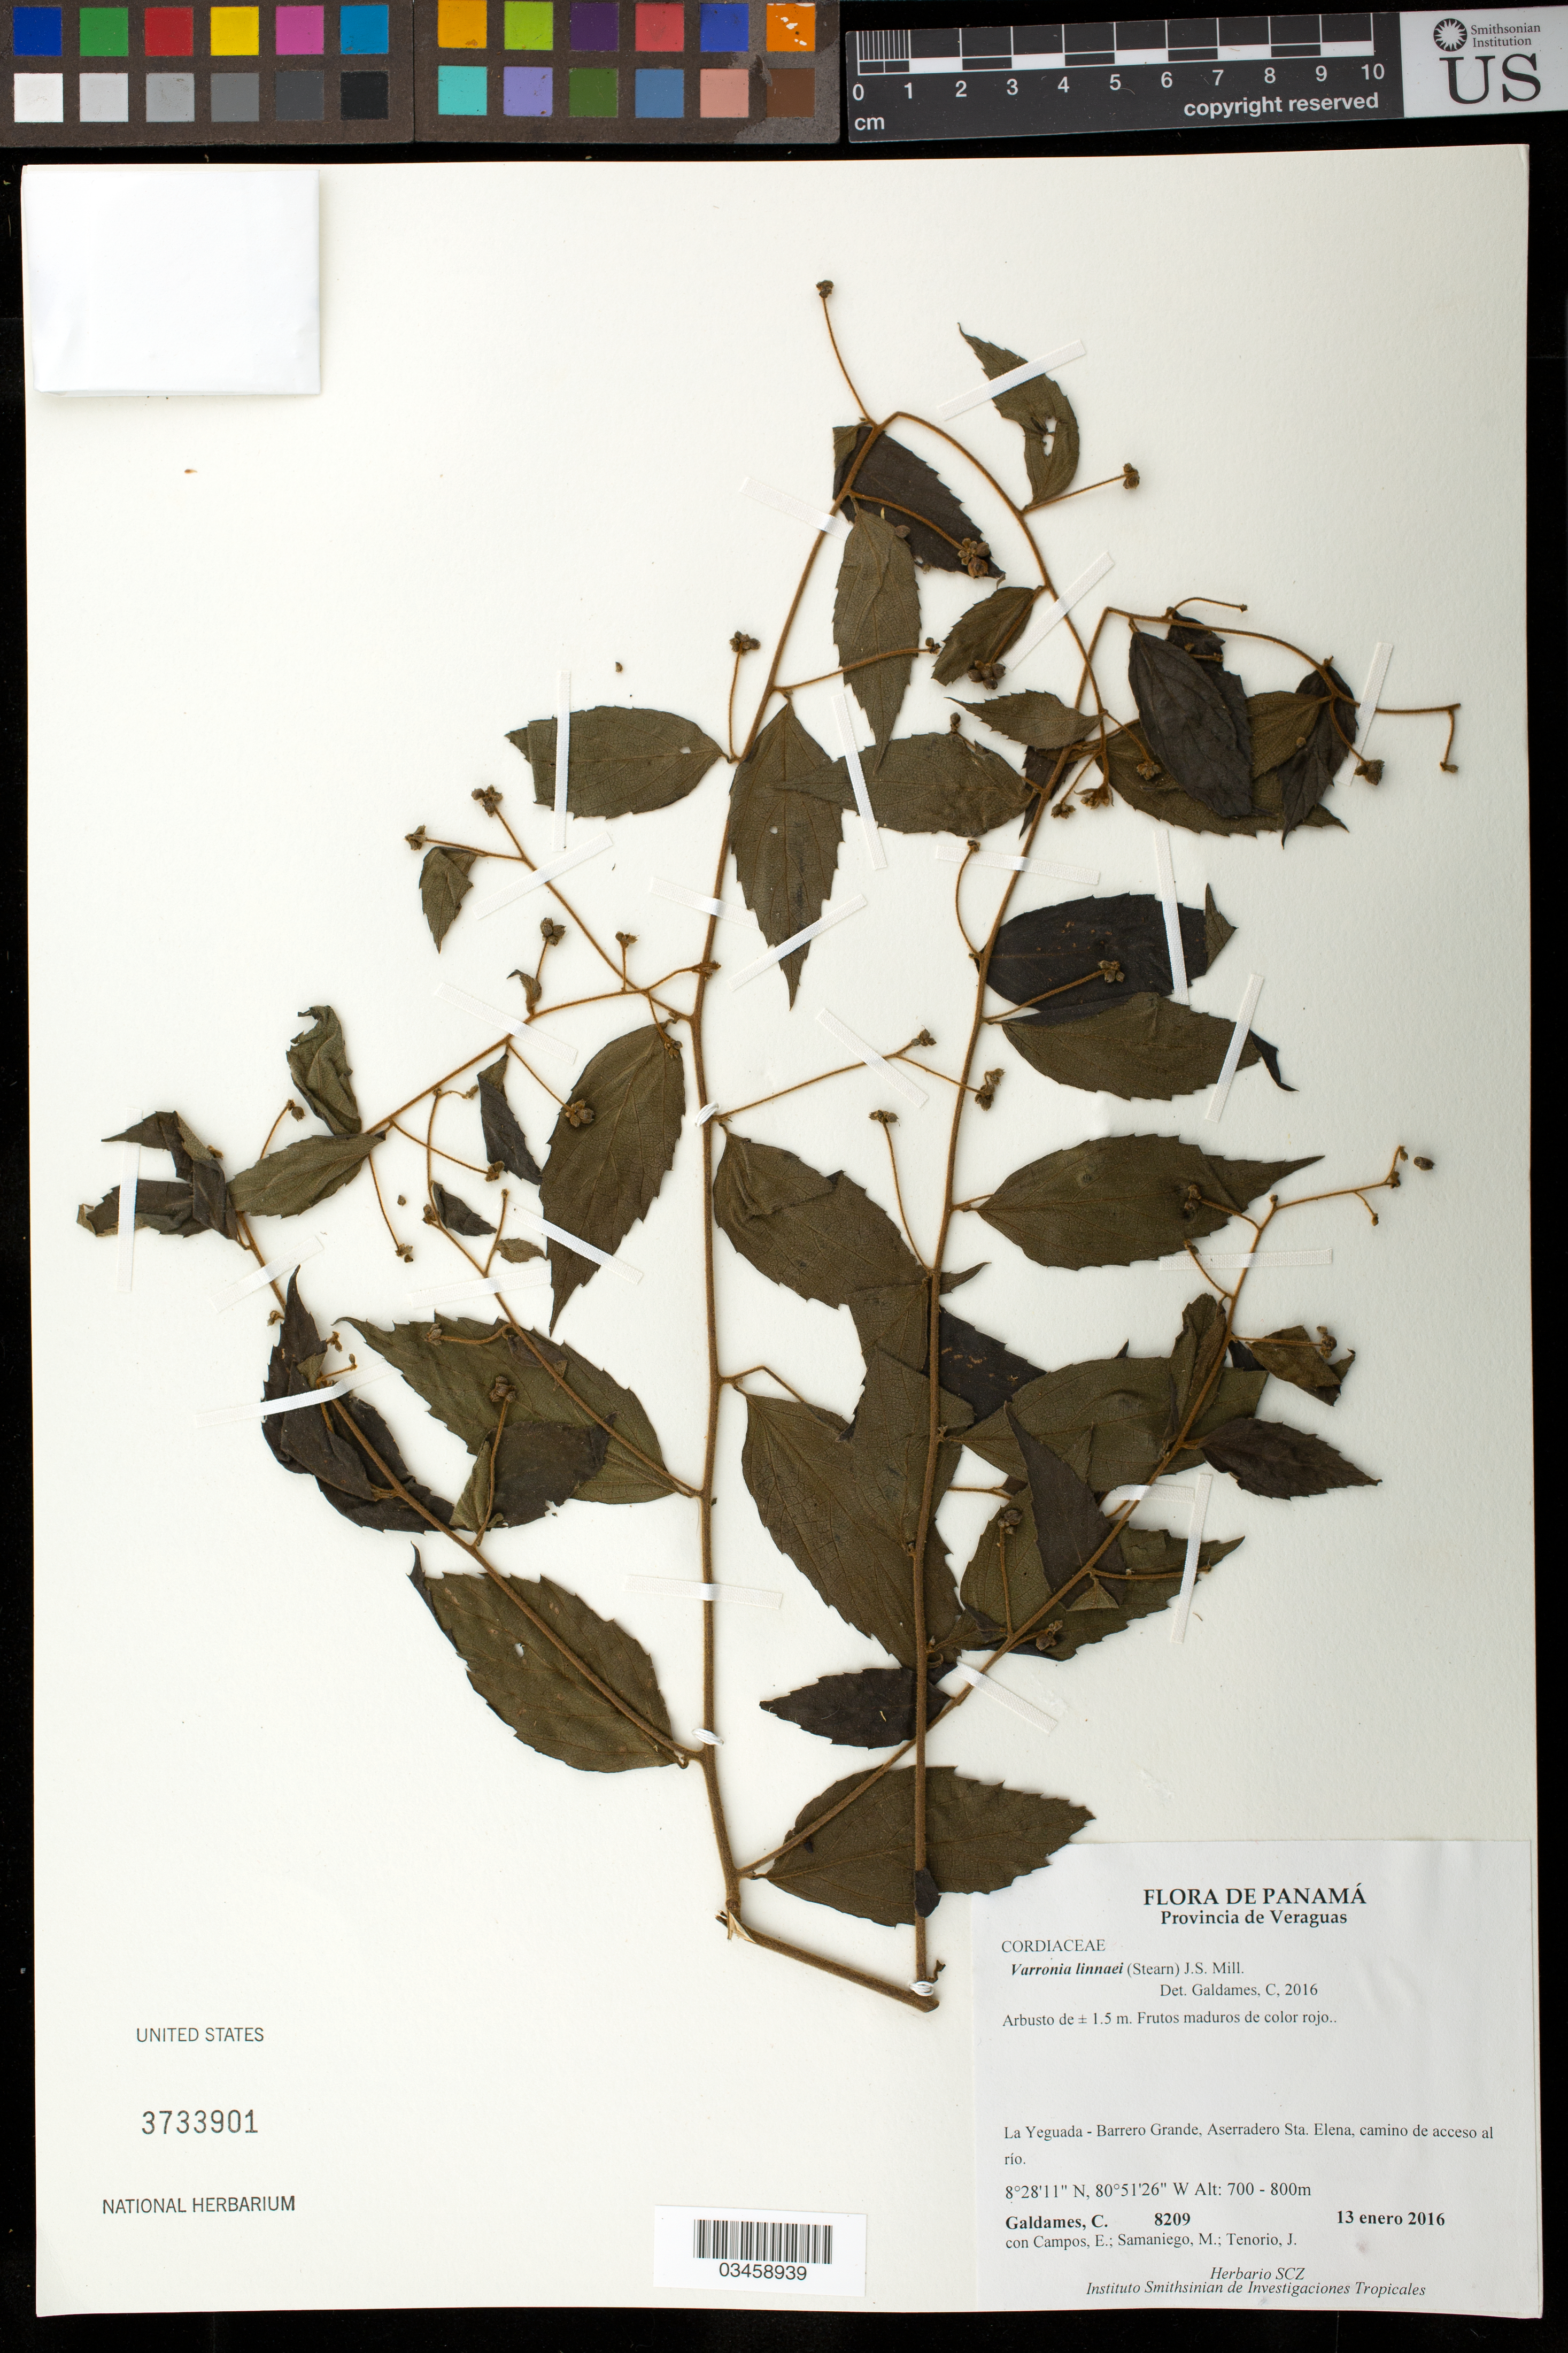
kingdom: Plantae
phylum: Tracheophyta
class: Magnoliopsida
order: Boraginales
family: Cordiaceae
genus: Varronia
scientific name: Varronia linnaei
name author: (Stearn) J.S. Mill.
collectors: C. Galdames, E. Campos, M. Samaniego & J. Tenorio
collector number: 8209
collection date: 2016-01-13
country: Panama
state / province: Veraguas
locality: La Yeguada - Barrero Grande, Aserradero St. Elena.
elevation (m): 700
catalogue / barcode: US 3733901